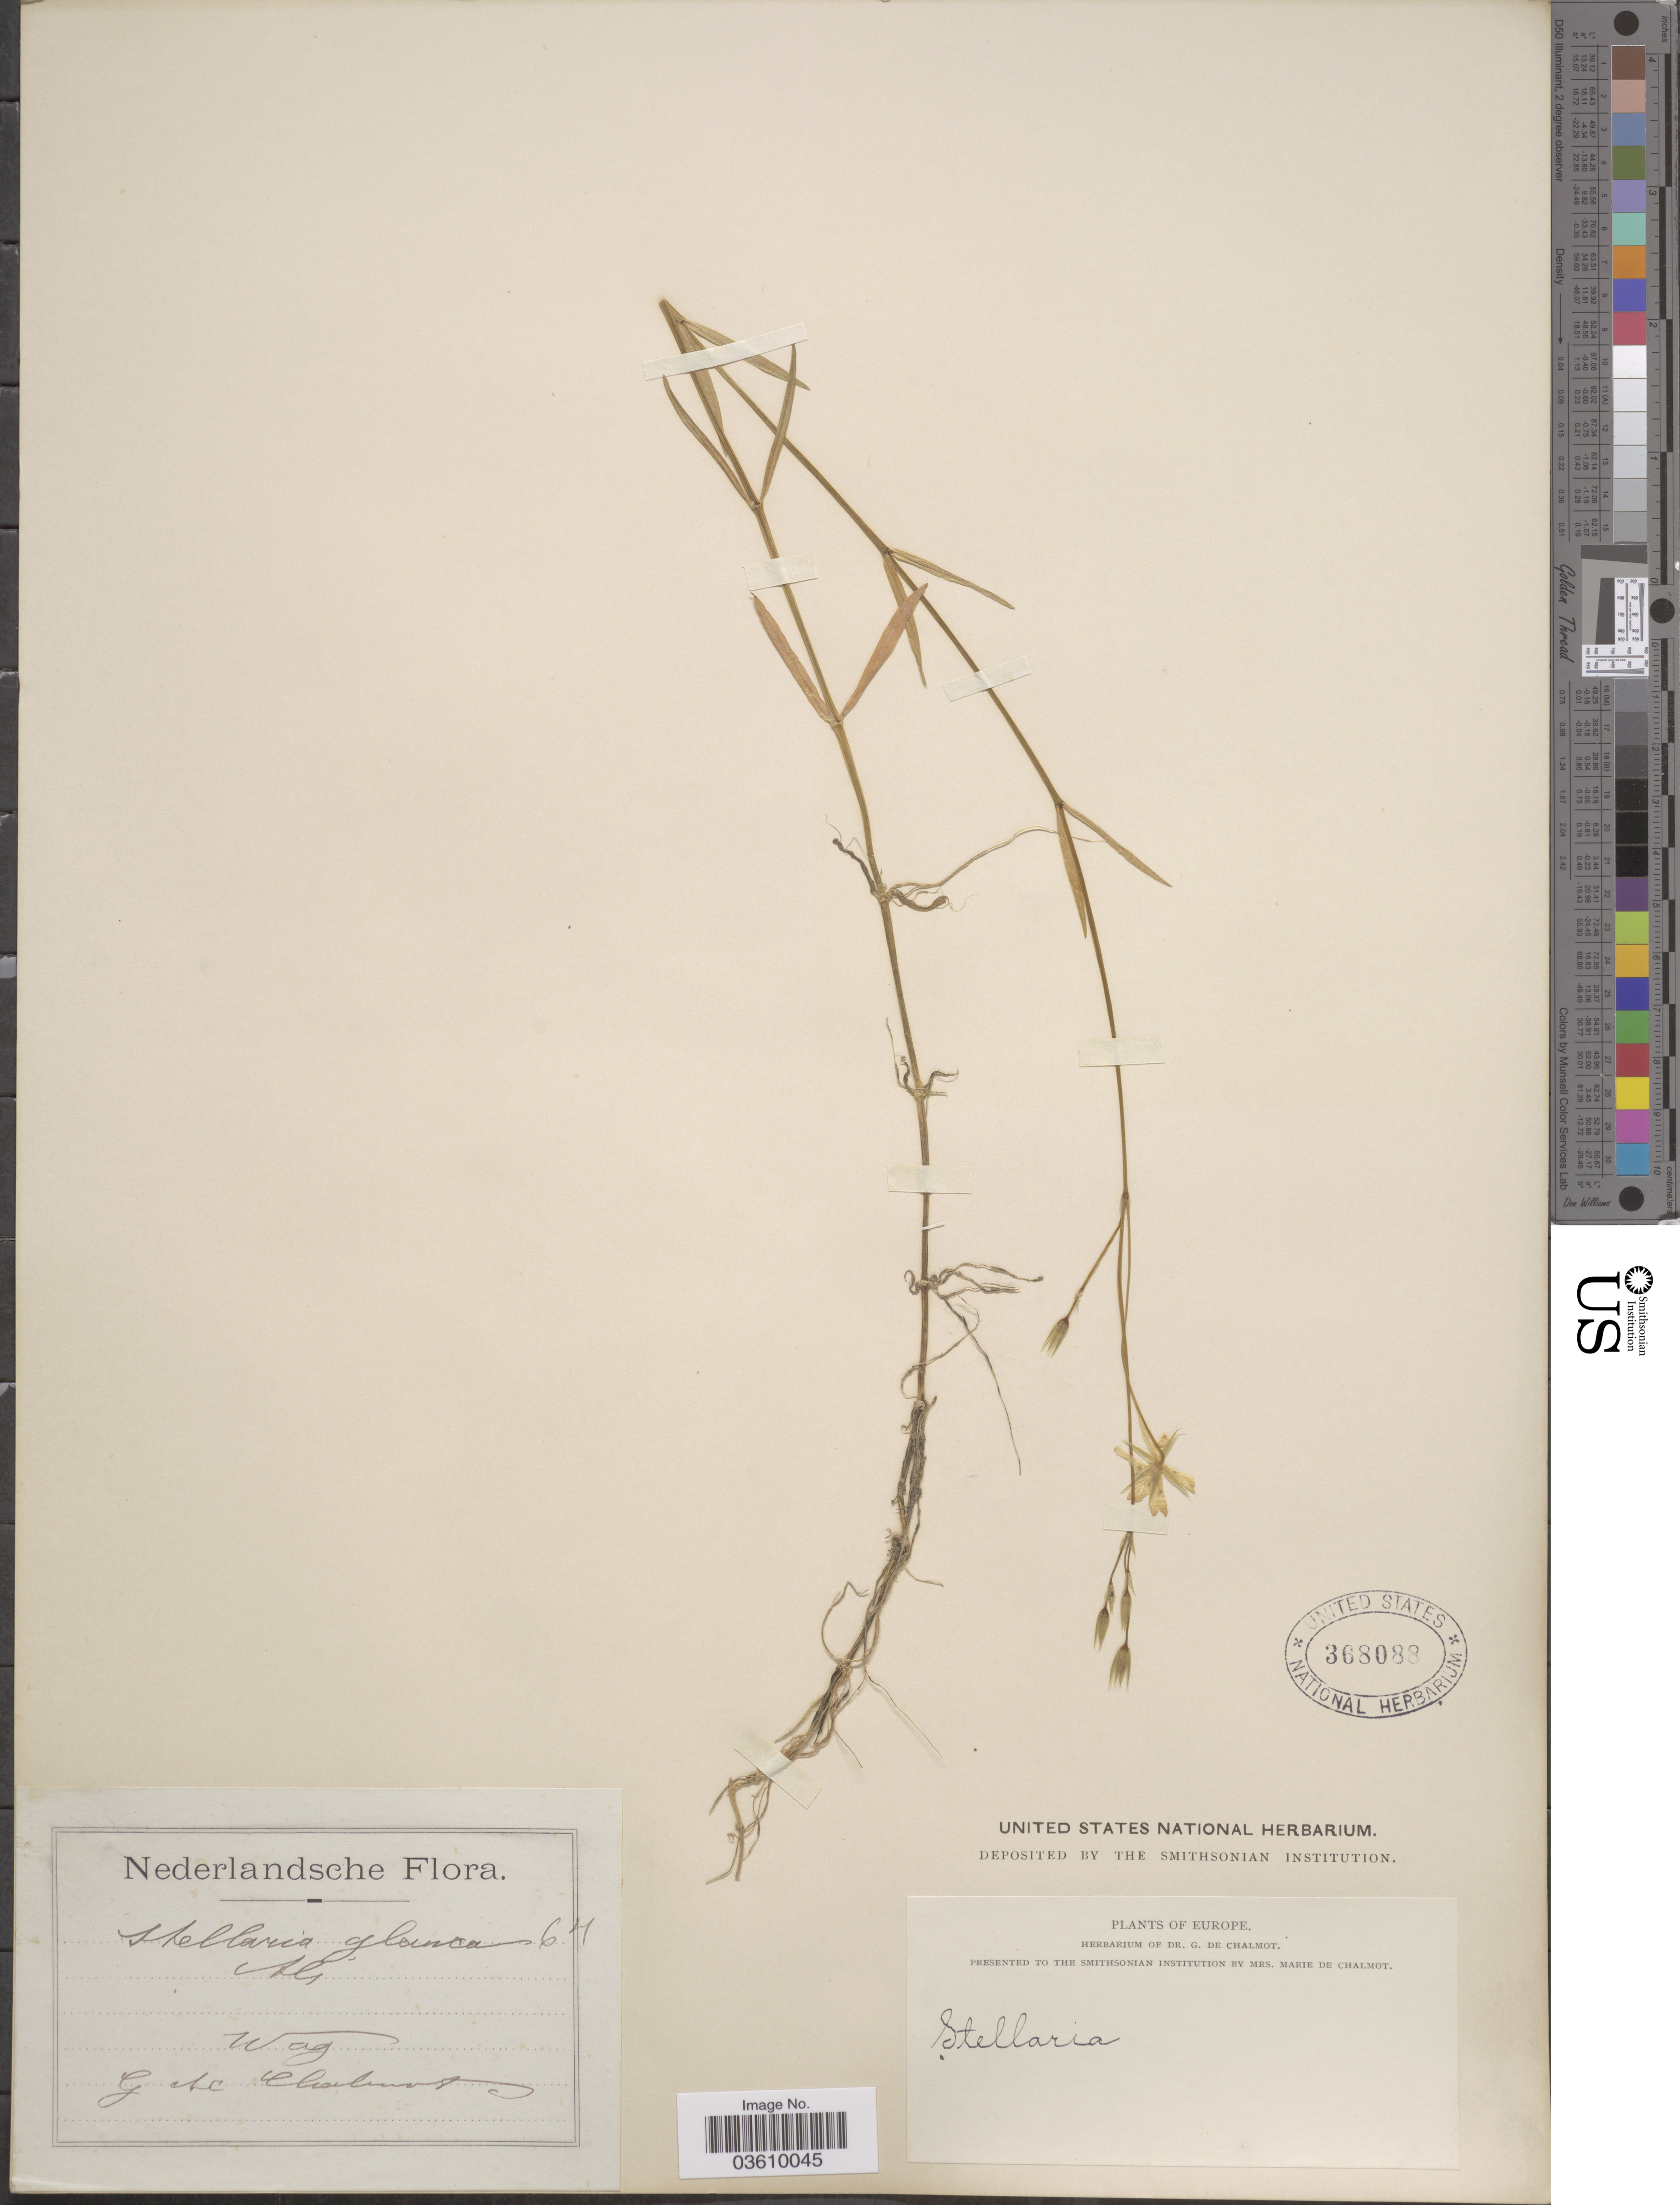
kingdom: Plantae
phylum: Tracheophyta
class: Magnoliopsida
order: Caryophyllales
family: Caryophyllaceae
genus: Stellaria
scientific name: Stellaria glauca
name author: With.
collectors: G. de Chalmot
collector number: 64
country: Netherlands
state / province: Gelderland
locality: Wag.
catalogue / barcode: US 368088